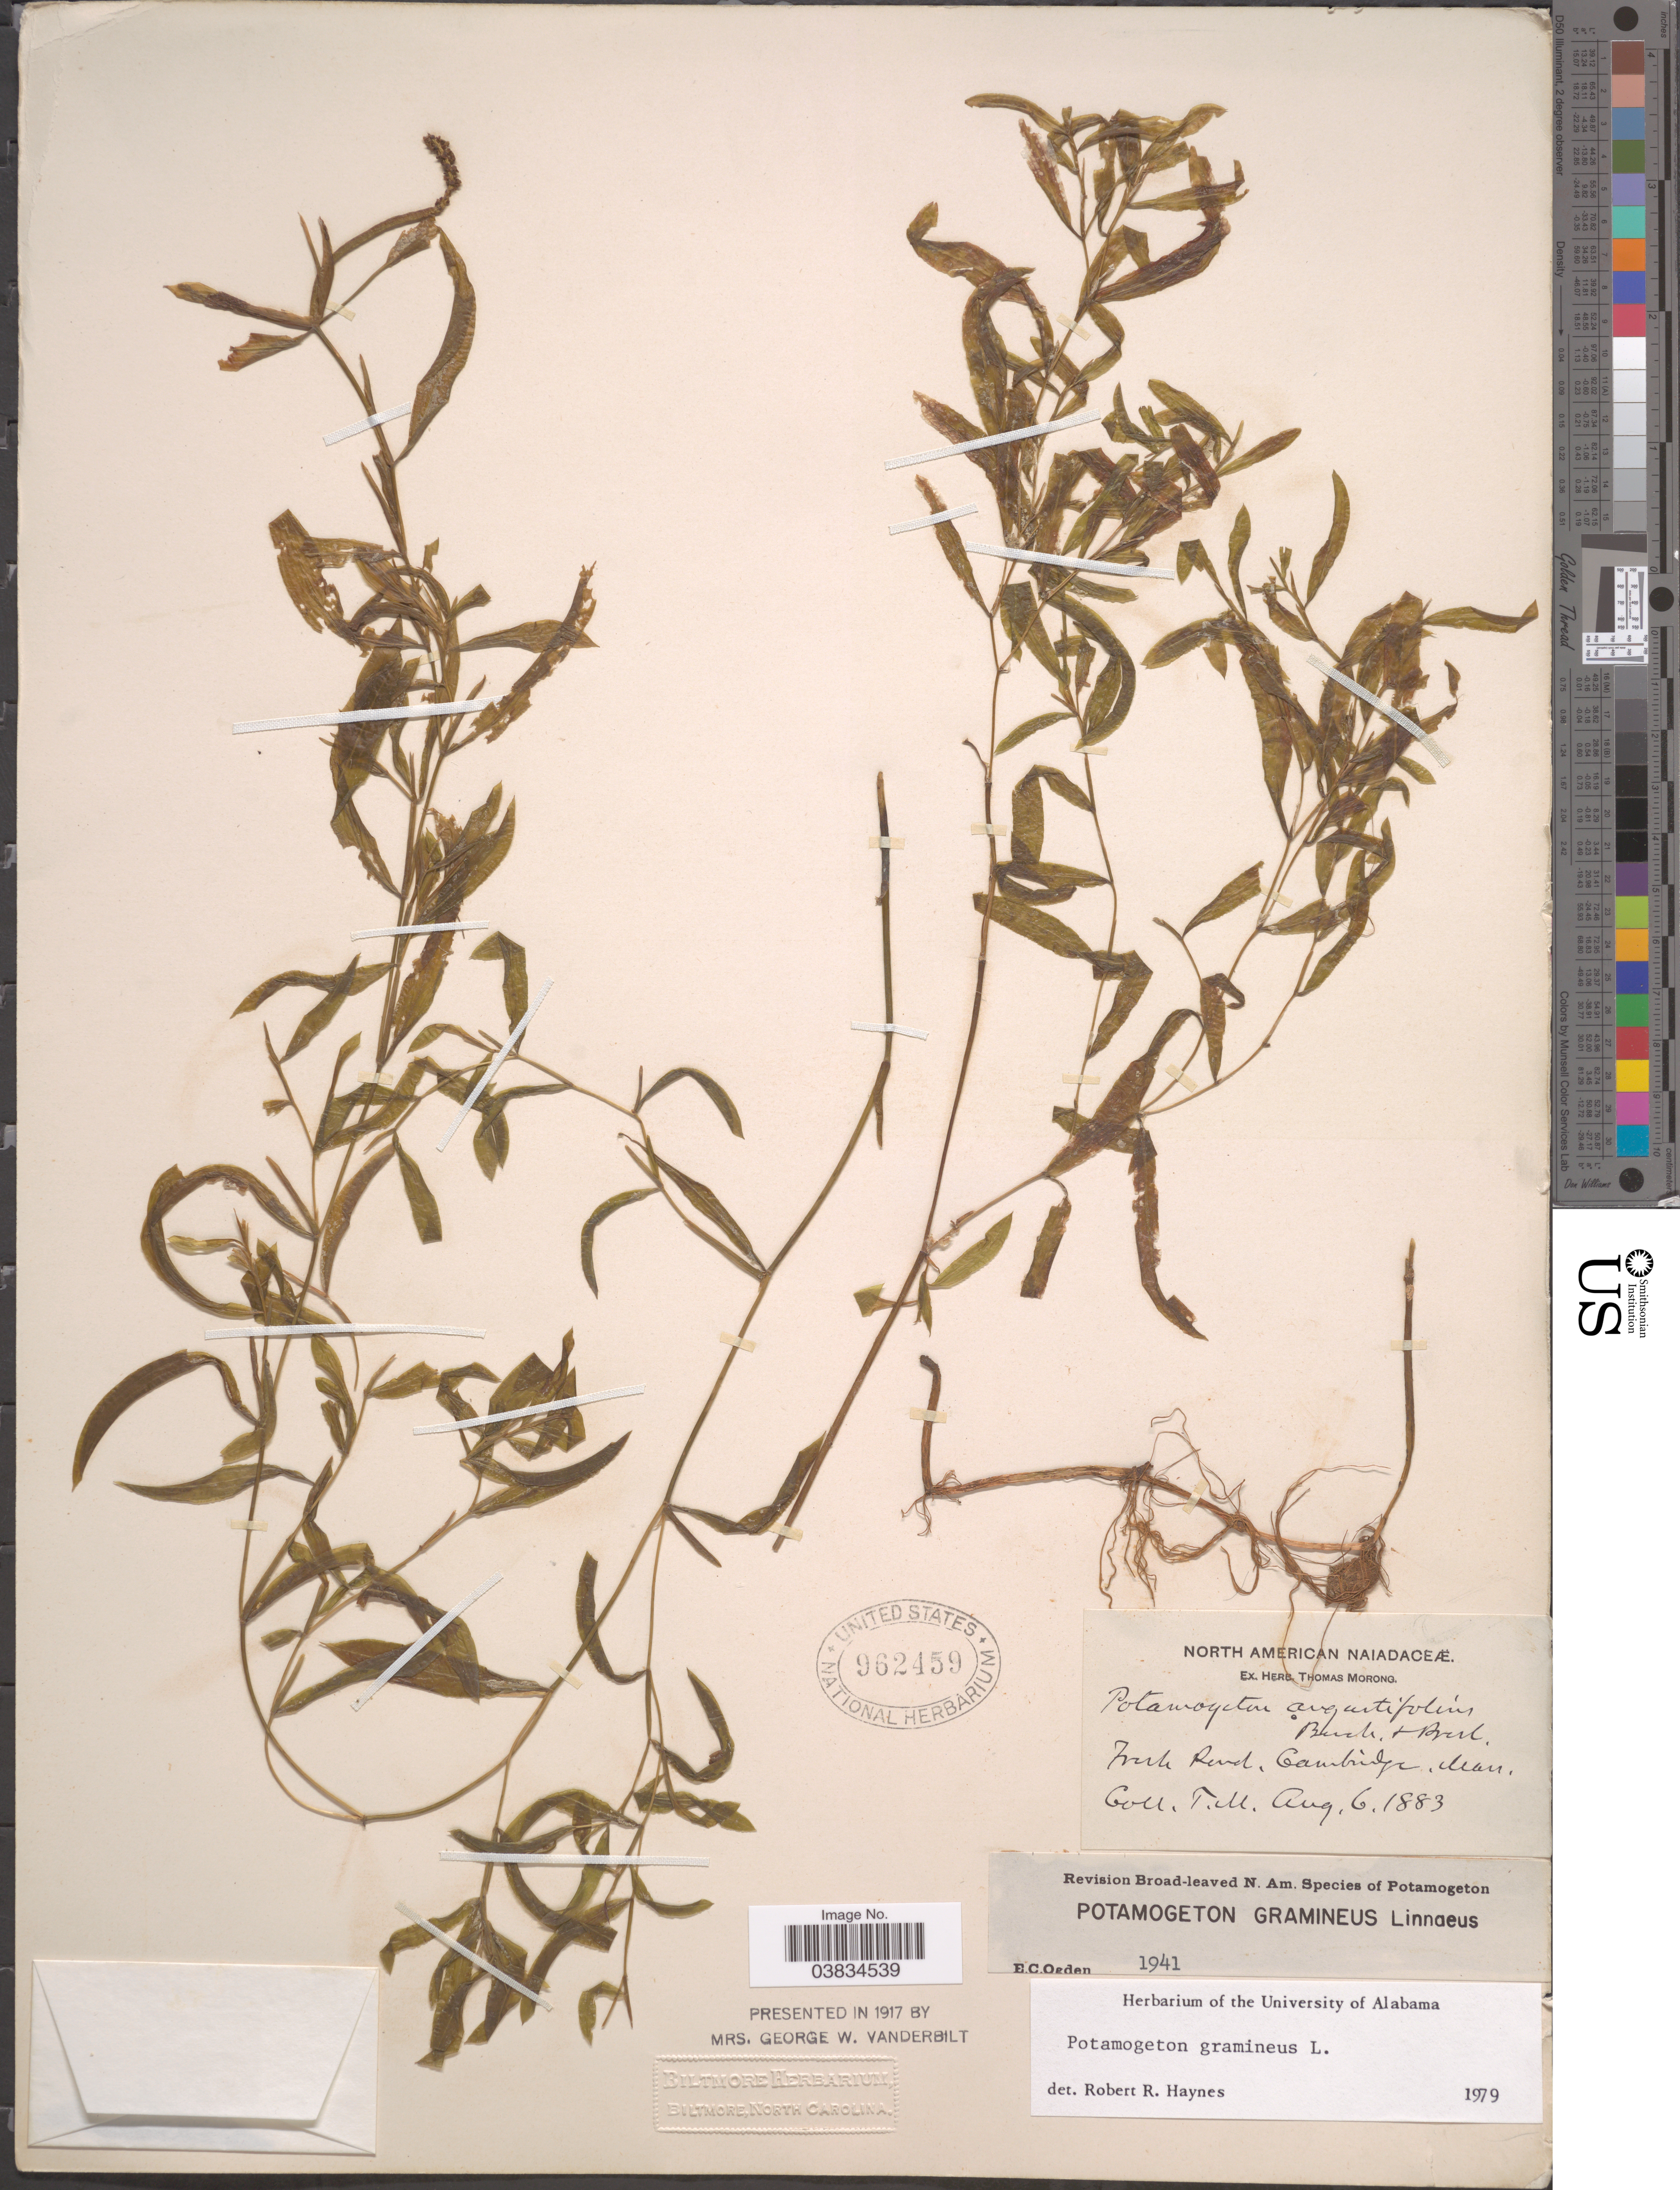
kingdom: Plantae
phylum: Tracheophyta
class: Liliopsida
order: Alismatales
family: Potamogetonaceae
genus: Potamogeton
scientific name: Potamogeton gramineus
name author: L.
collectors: ex herb. T. Morong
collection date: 1883-08-06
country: United States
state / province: Massachusetts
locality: Fork [interpreted] Road, Cambridge.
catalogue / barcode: US 962459